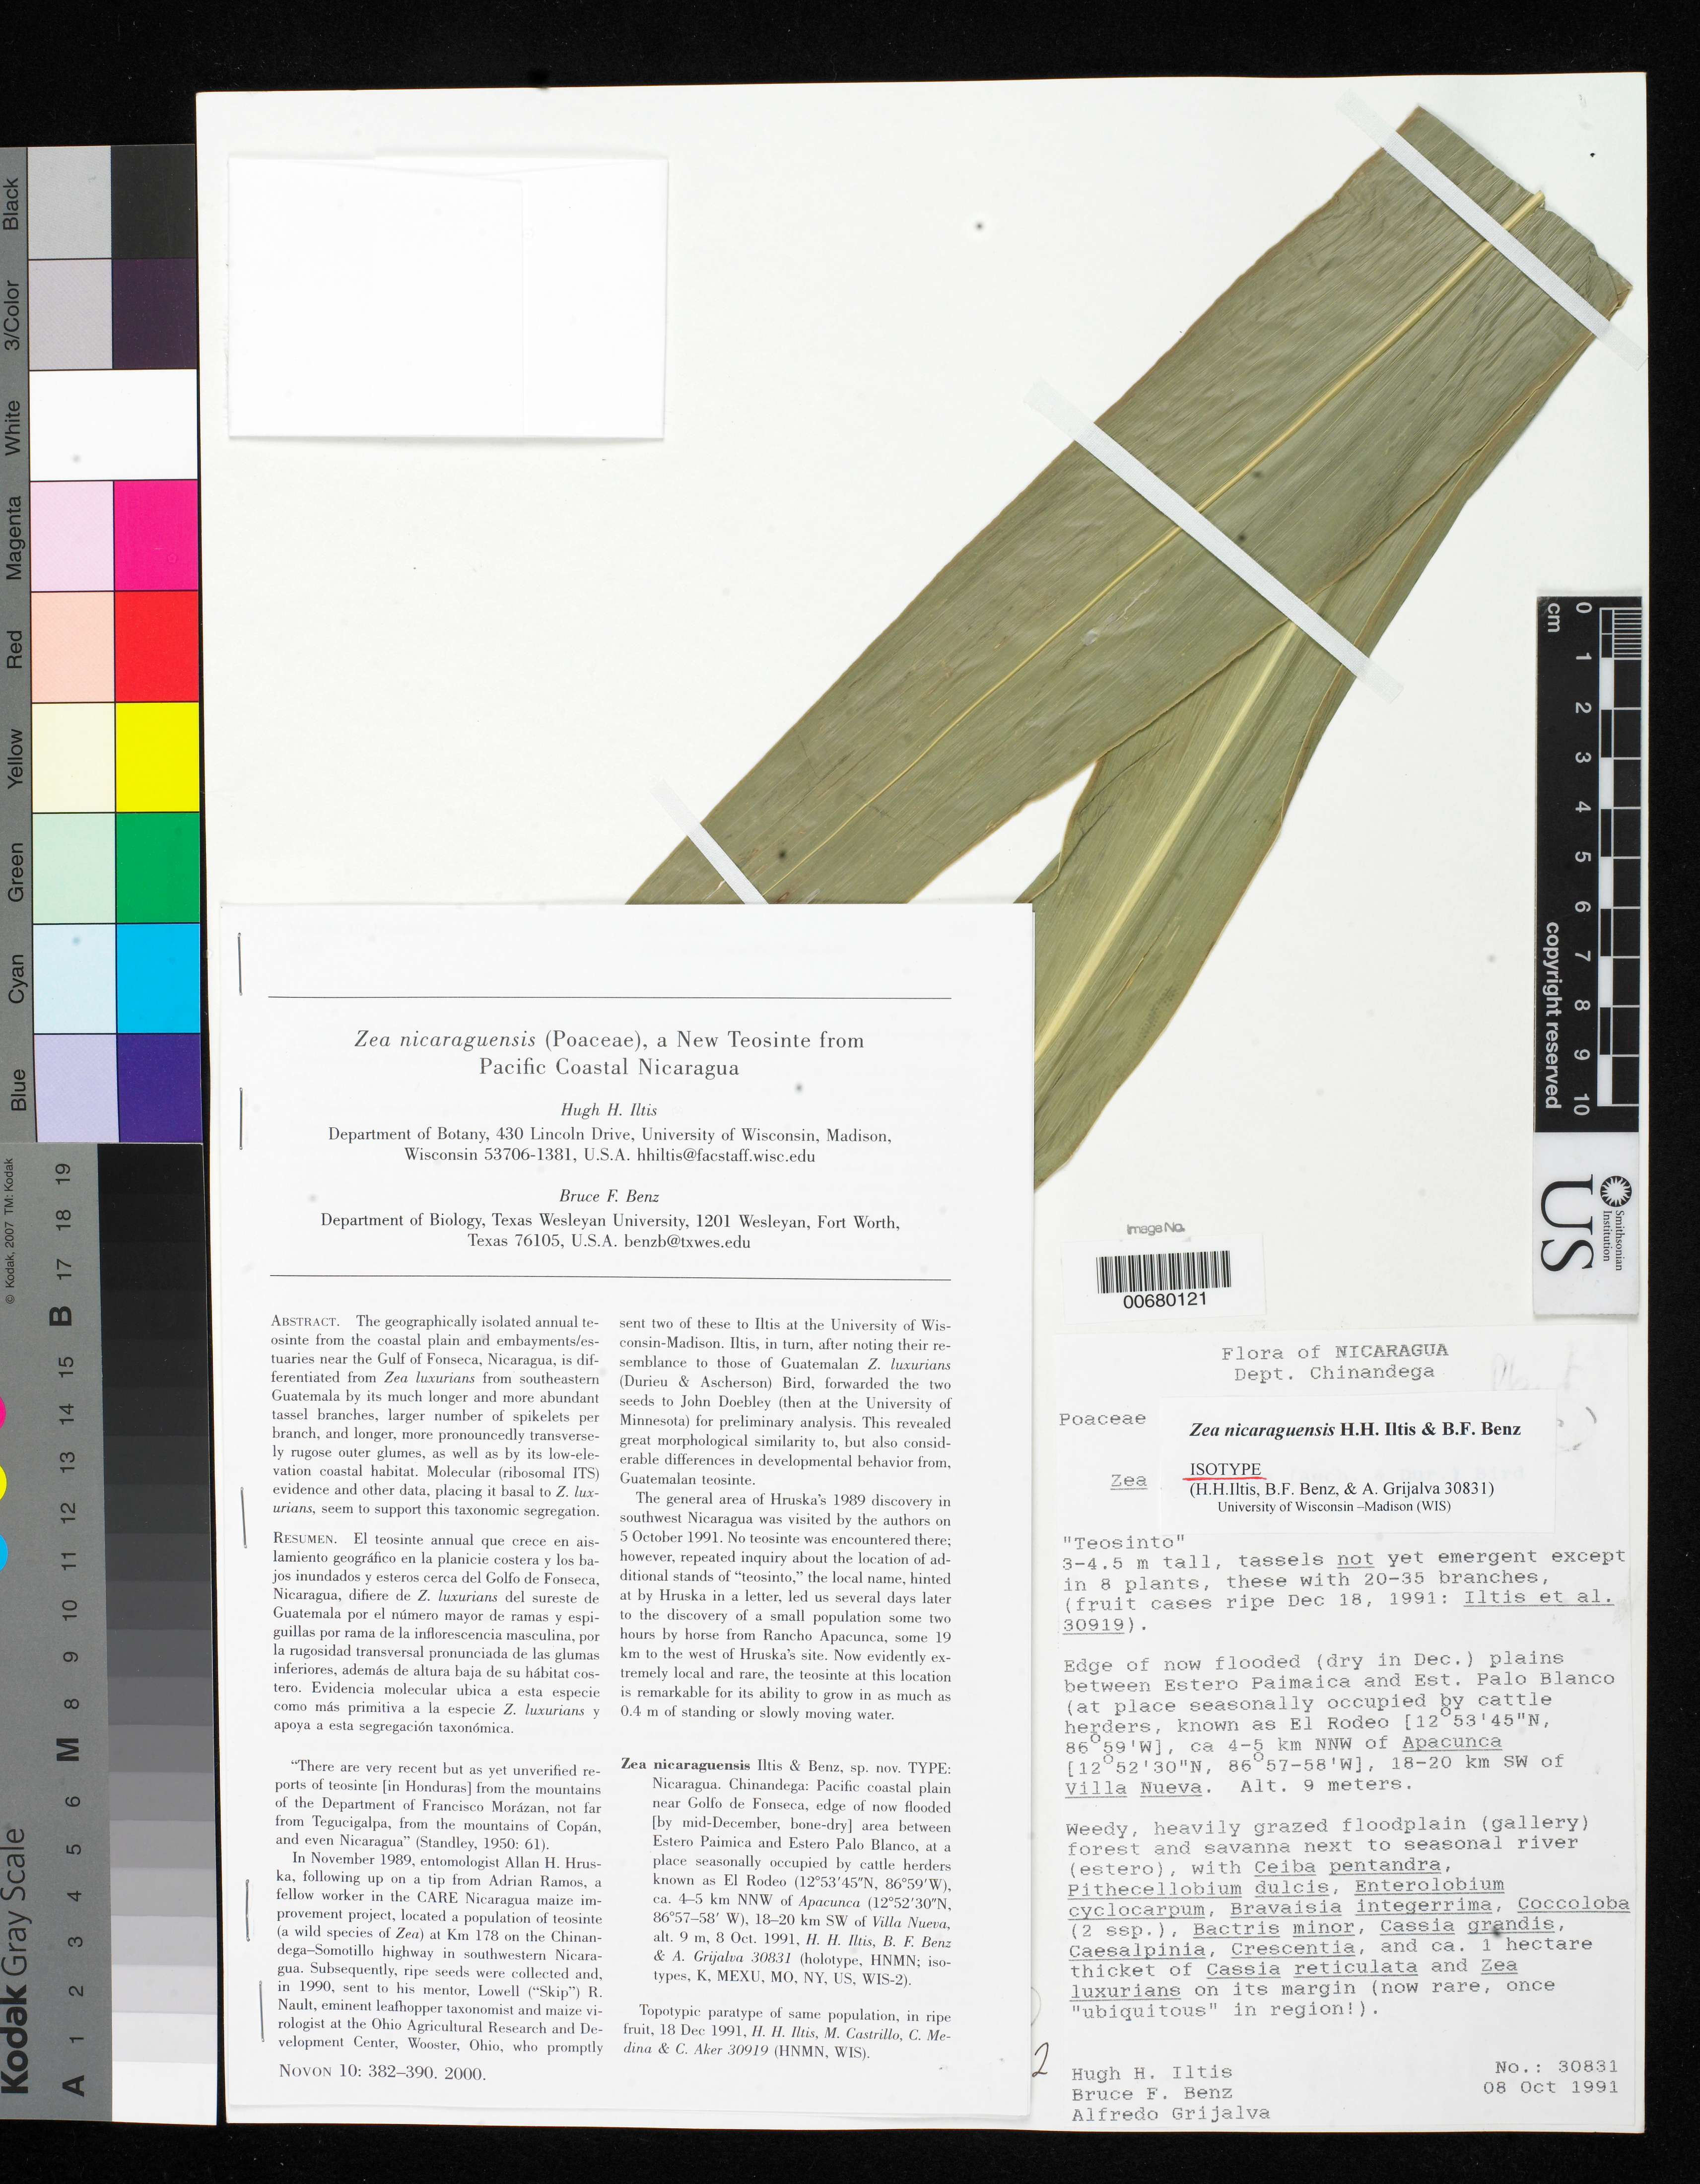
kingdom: Plantae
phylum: Tracheophyta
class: Liliopsida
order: Poales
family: Poaceae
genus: Zea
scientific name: Zea nicaraguensis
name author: Iltis & Benz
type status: Isotype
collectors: H. H. Iltis, B. F. Benz & A. Grijalva P.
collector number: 30831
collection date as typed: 08 Oct 1991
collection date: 1991-10-08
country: Nicaragua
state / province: Chinandega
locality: Plains between Estero Paimaico and Est. Palo Blanco (at a place seasonally occupied by herders, known as El Rodeo)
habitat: Edge of now flooded plains. Weedy, heavily grazed floodplain forest and savannah next to seasonal river.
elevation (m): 9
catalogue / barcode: US 3413475